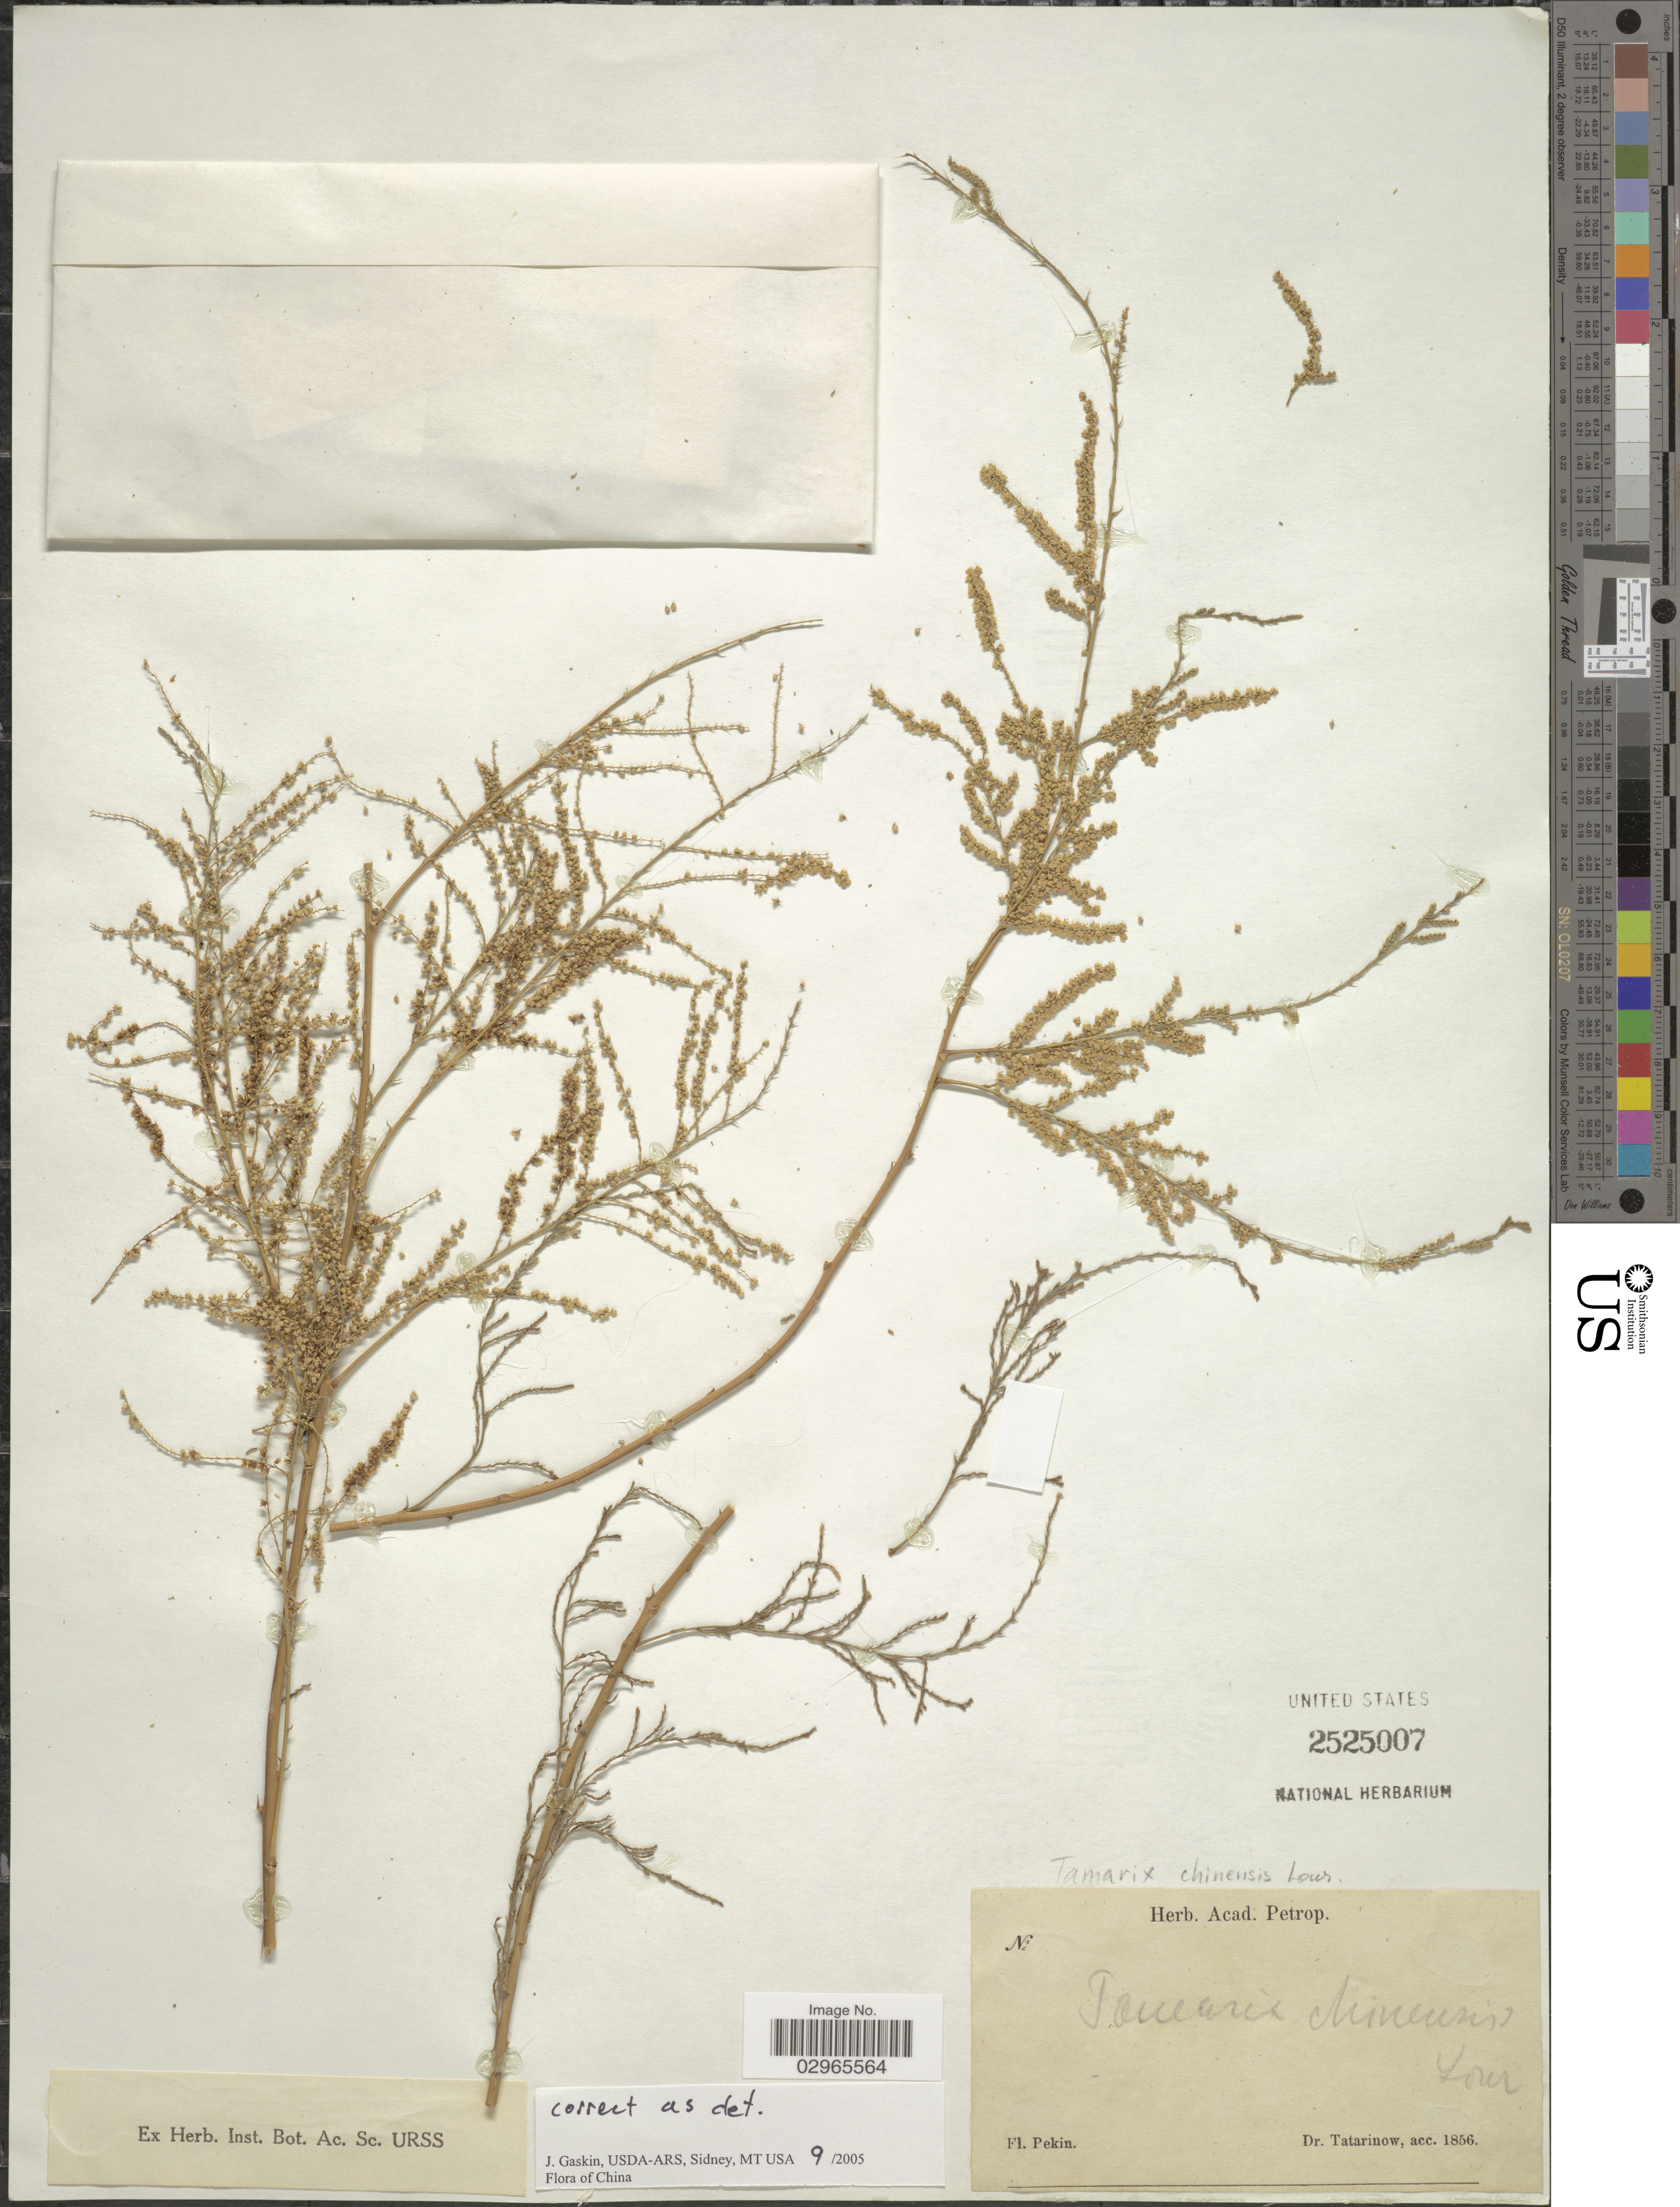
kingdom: Plantae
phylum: Tracheophyta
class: Magnoliopsida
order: Caryophyllales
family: Tamaricaceae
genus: Tamarix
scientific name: Tamarix chinensis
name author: Lour.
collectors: -. Tatarinow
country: China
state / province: Beijing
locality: Pekin.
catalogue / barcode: US 2525007